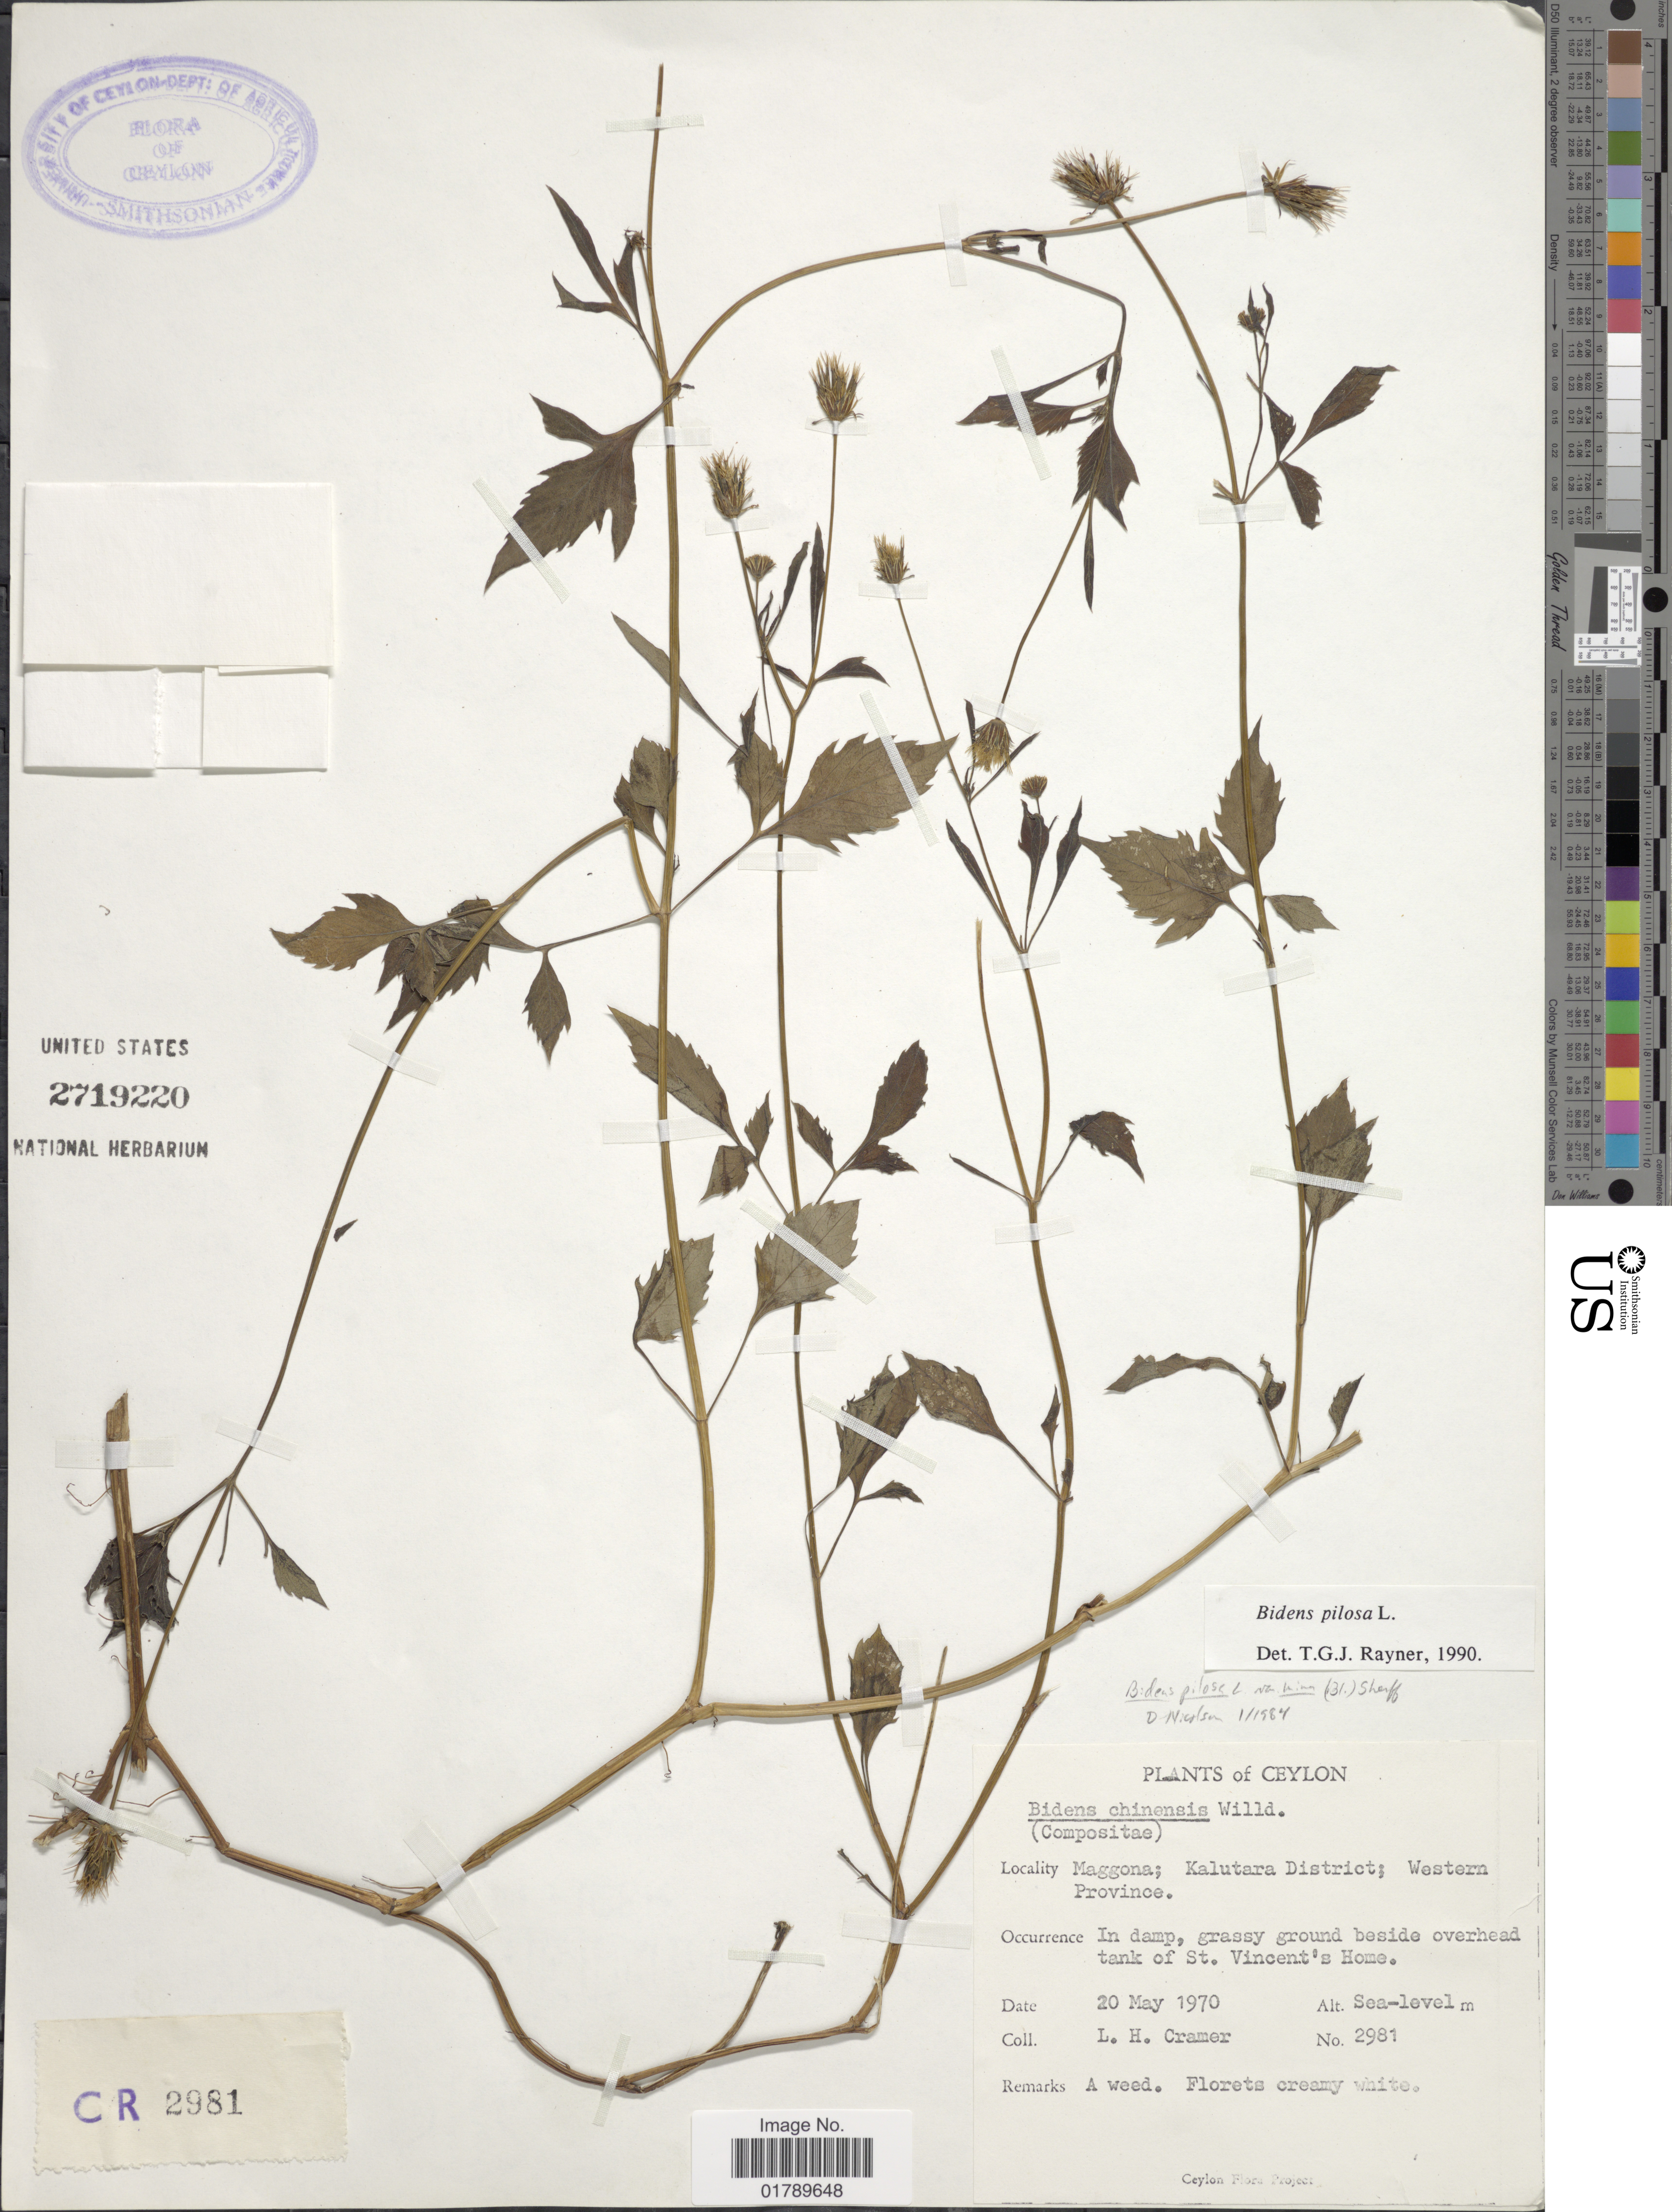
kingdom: Plantae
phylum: Tracheophyta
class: Magnoliopsida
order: Asterales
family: Asteraceae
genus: Bidens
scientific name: Bidens pilosa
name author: L.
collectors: L. H. Cramer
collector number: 2981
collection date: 1970-05-20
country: Sri Lanka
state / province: Western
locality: Ceylon. Maggona; Kalutara District; Western Province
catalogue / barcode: US 2719220